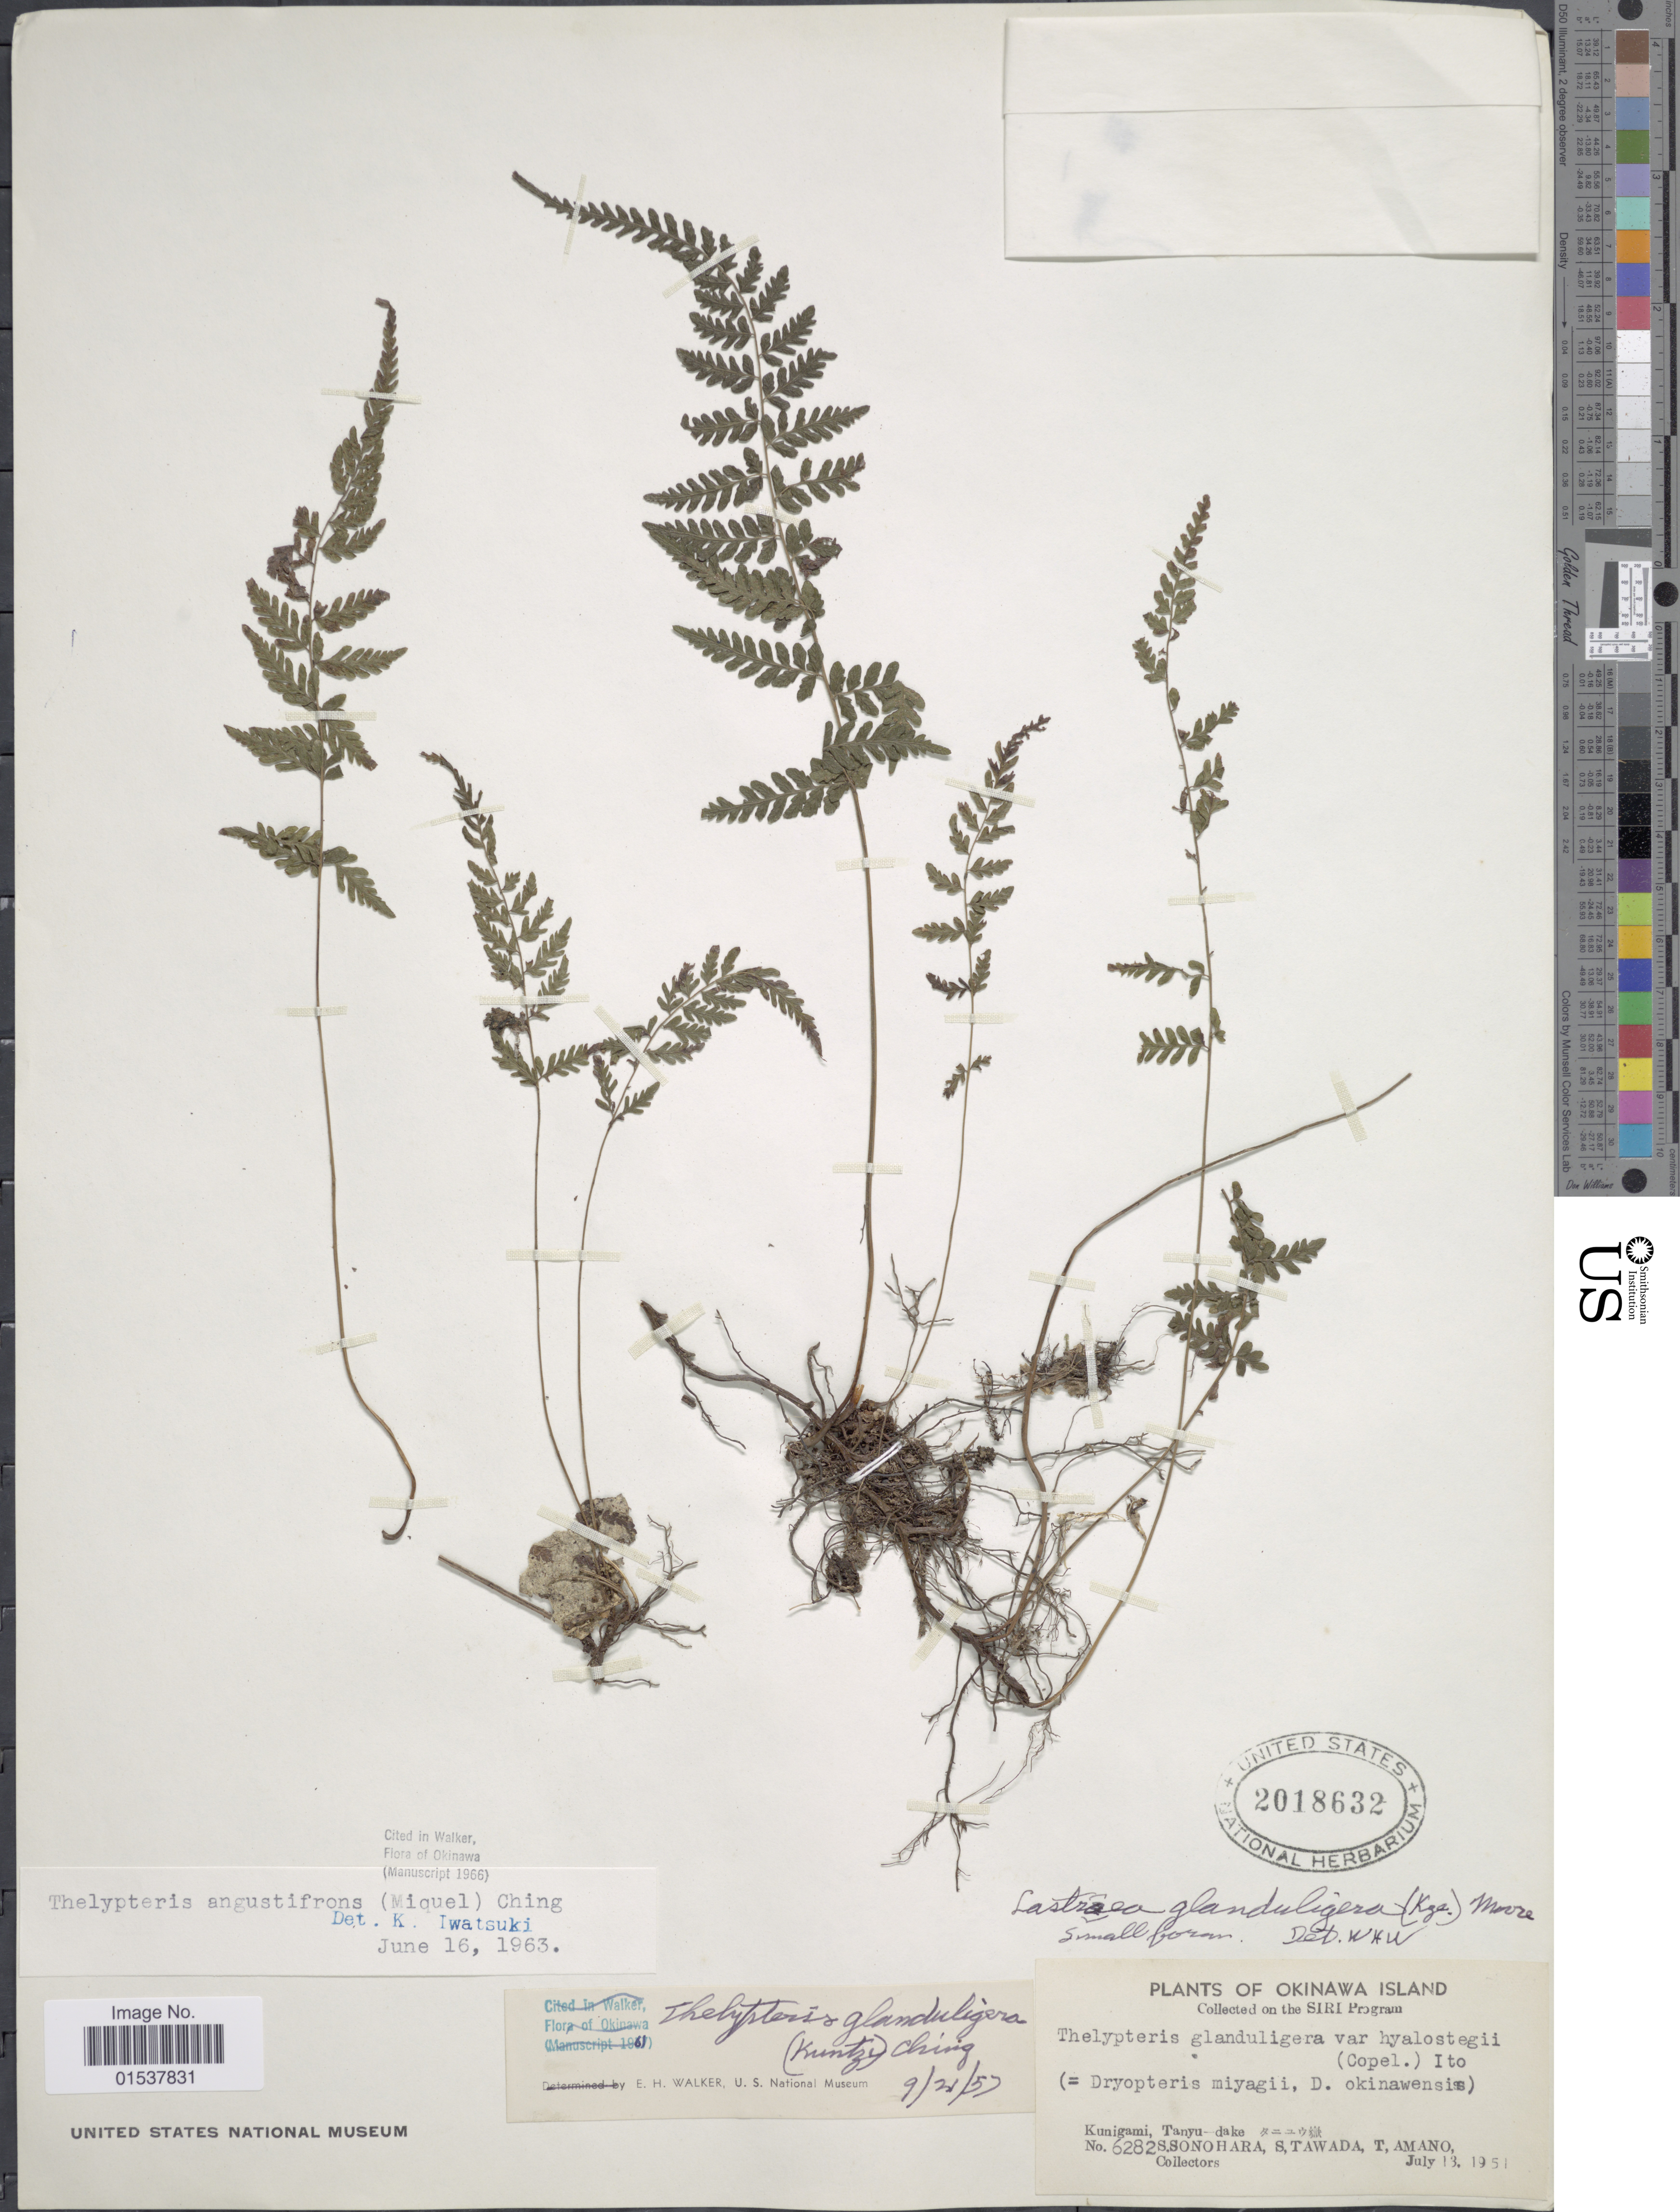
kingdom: Plantae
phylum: Tracheophyta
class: Polypodiopsida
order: Polypodiales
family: Thelypteridaceae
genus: Parathelypteris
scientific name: Parathelypteris angustifrons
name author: (Miq.) Ching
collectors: S. Sonohara, S. Tawada & T. Amano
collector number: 6282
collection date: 1951-07-13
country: Japan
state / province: Okinawa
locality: Okinawa Island, Kunigami, Tanyu-dake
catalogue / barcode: US 2018632